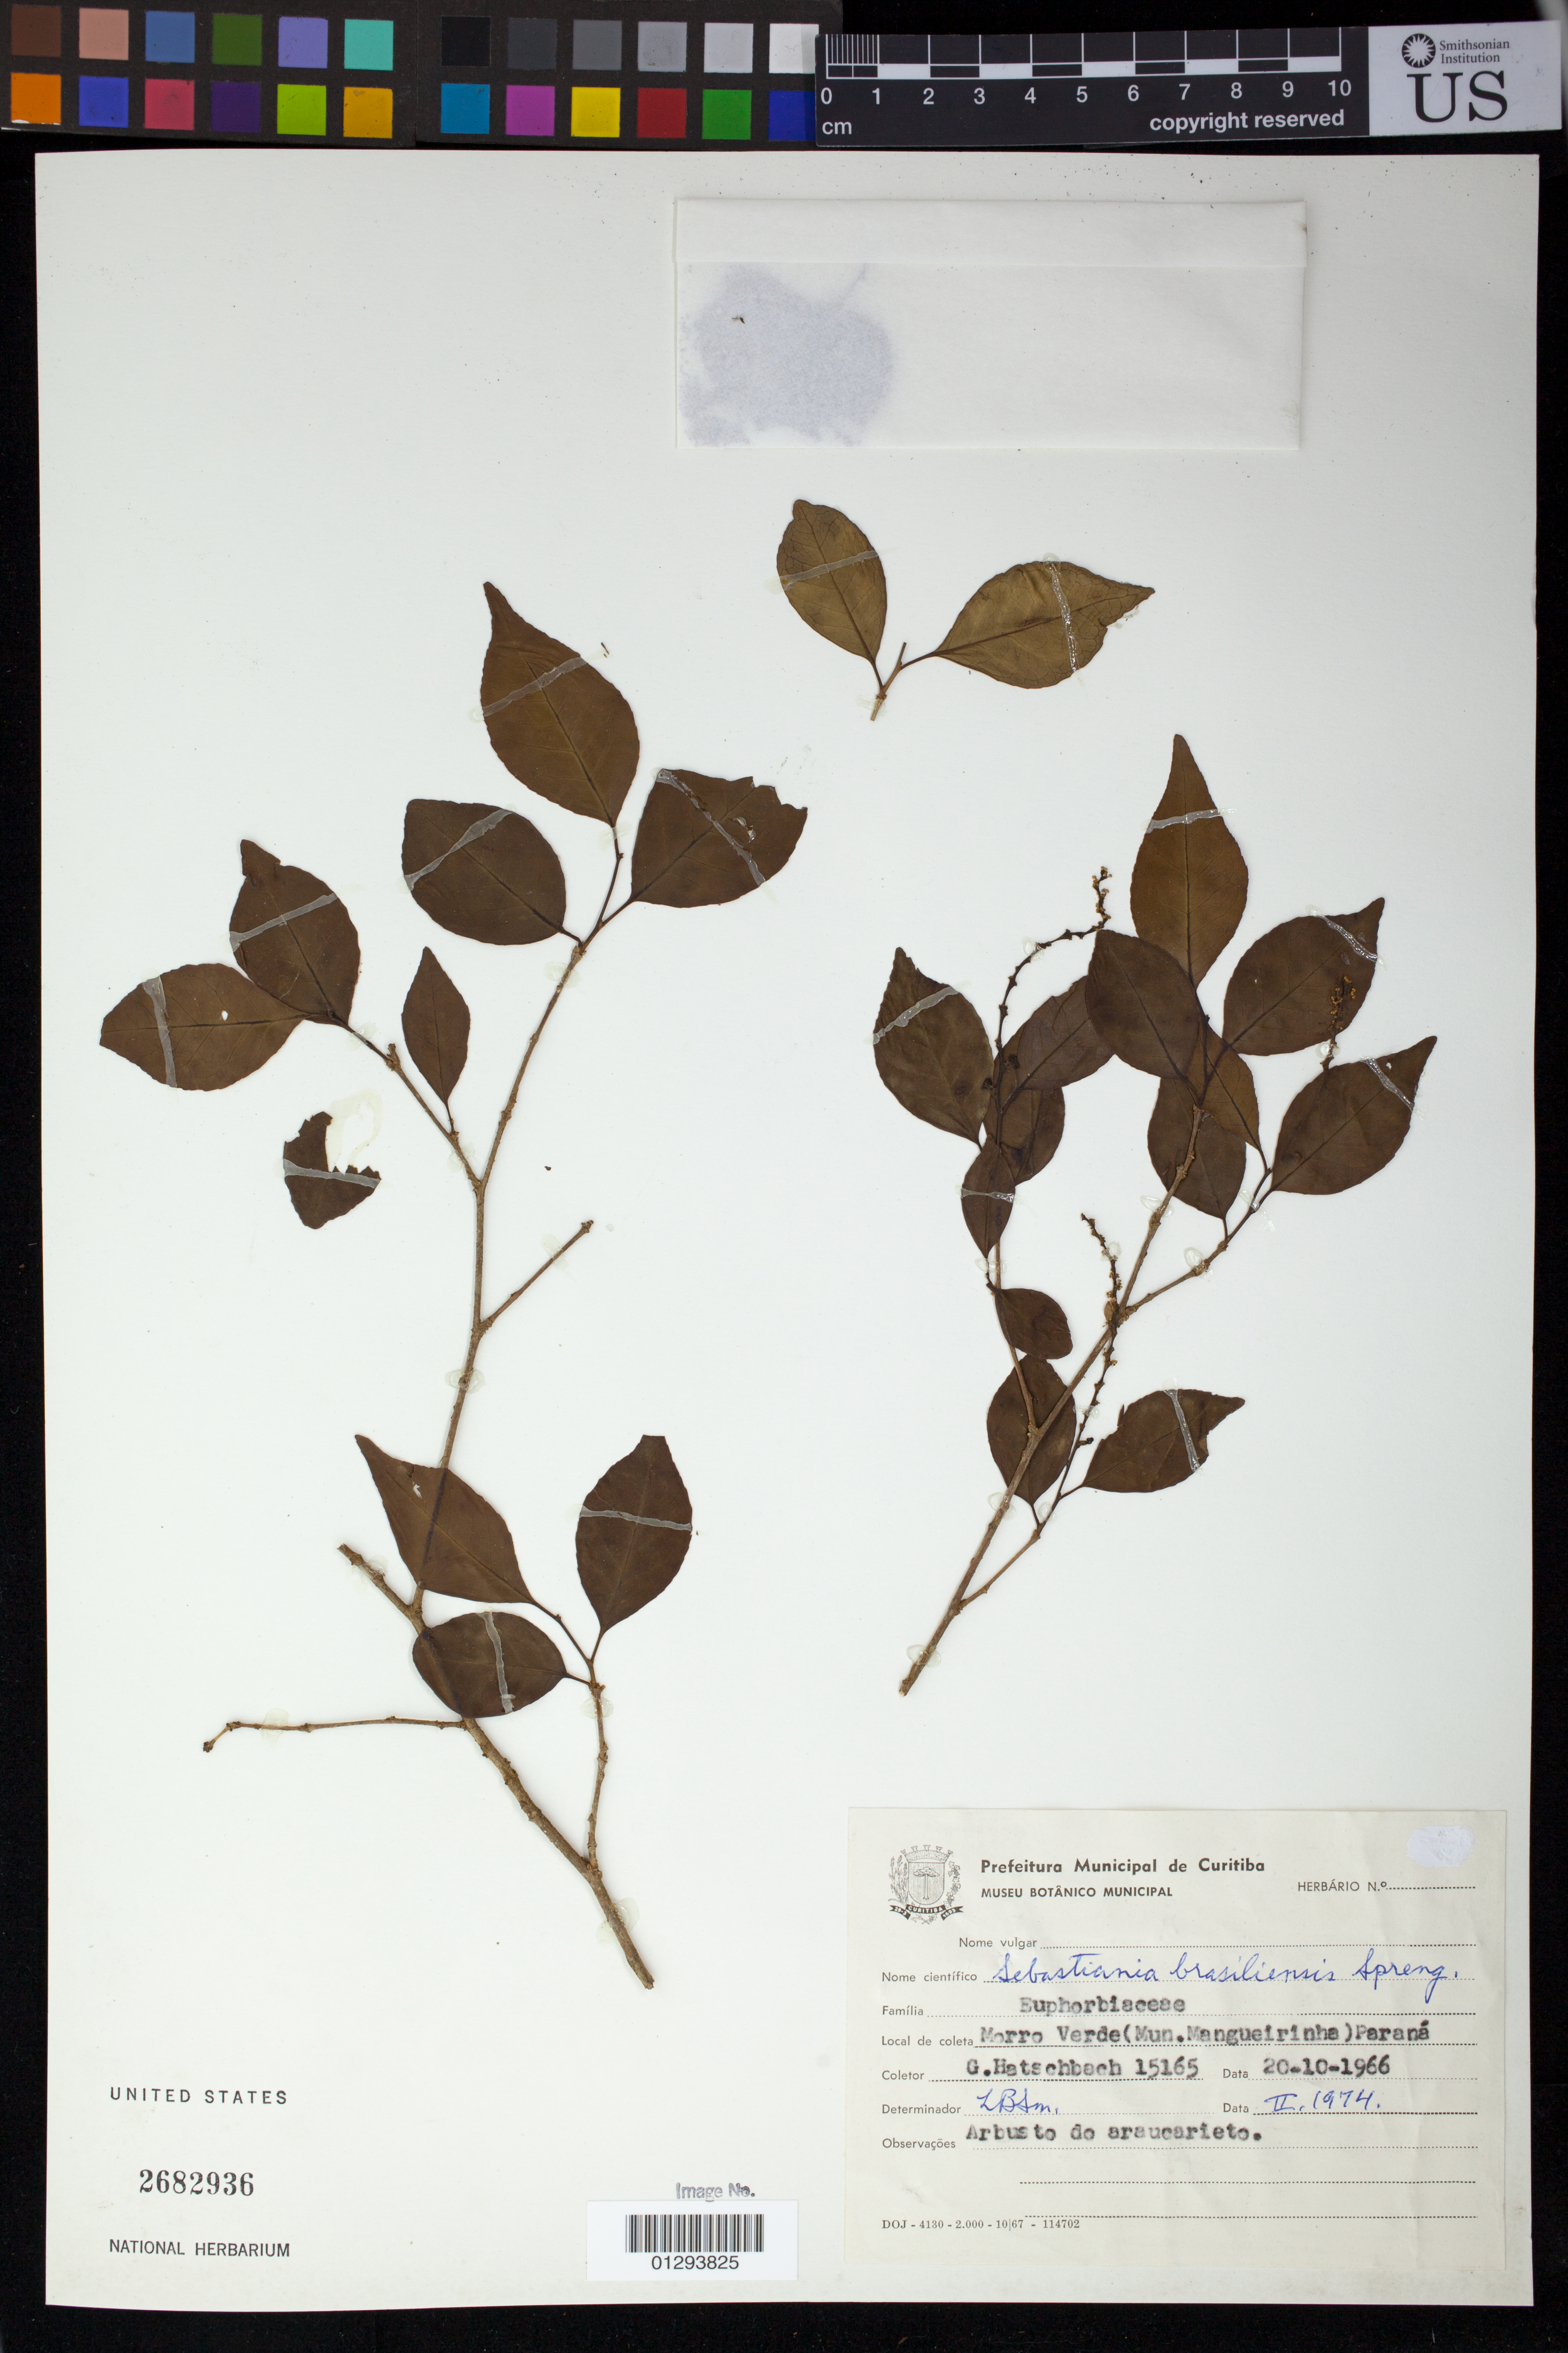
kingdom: Plantae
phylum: Tracheophyta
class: Magnoliopsida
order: Malpighiales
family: Euphorbiaceae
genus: Sebastiania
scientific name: Sebastiania brasiliensis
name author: Spreng.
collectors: G. Hatschbach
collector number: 15165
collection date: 1966-10-20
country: Brazil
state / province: Parana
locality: Morro Verde (Mun. Mangueirinha)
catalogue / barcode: US 2682936